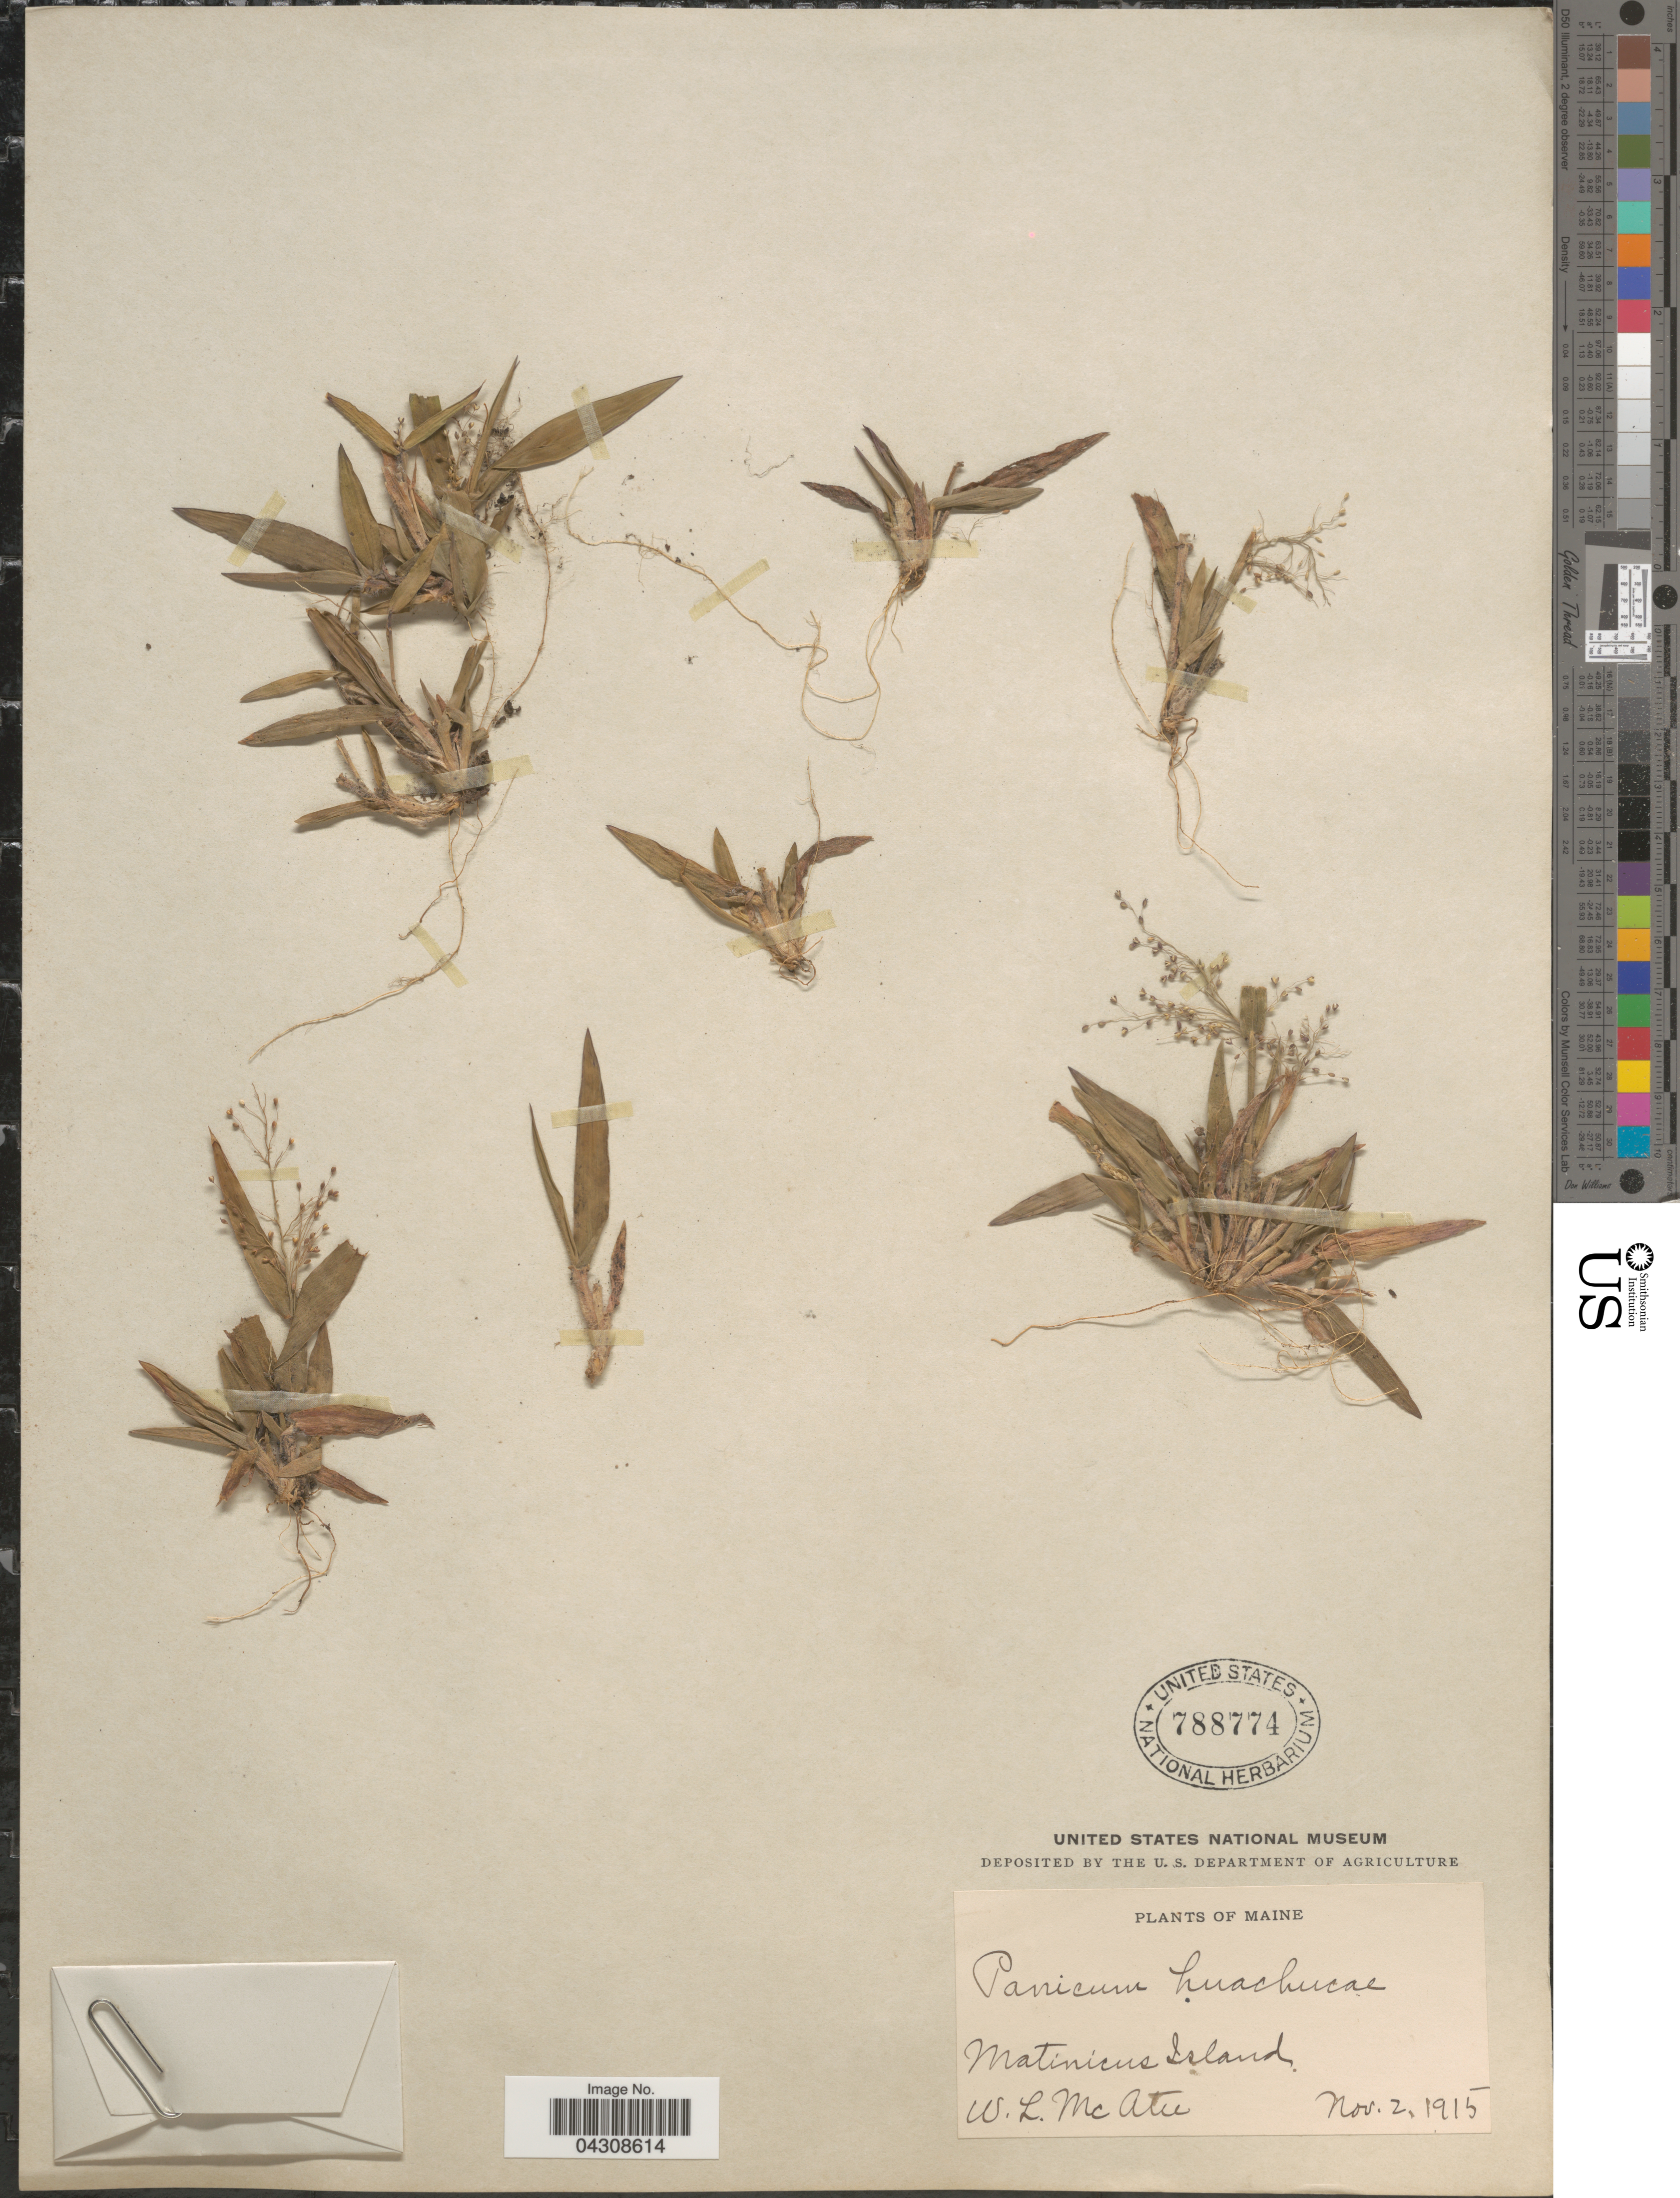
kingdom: Plantae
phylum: Tracheophyta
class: Liliopsida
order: Poales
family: Poaceae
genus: Dichanthelium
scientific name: Dichanthelium acuminatum var. acuminatum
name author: (Sw.) Gould & C.A. Clark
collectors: W. McAtee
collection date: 1915-11-02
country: United States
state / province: Maine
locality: Matinicus Island.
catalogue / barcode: US 788774